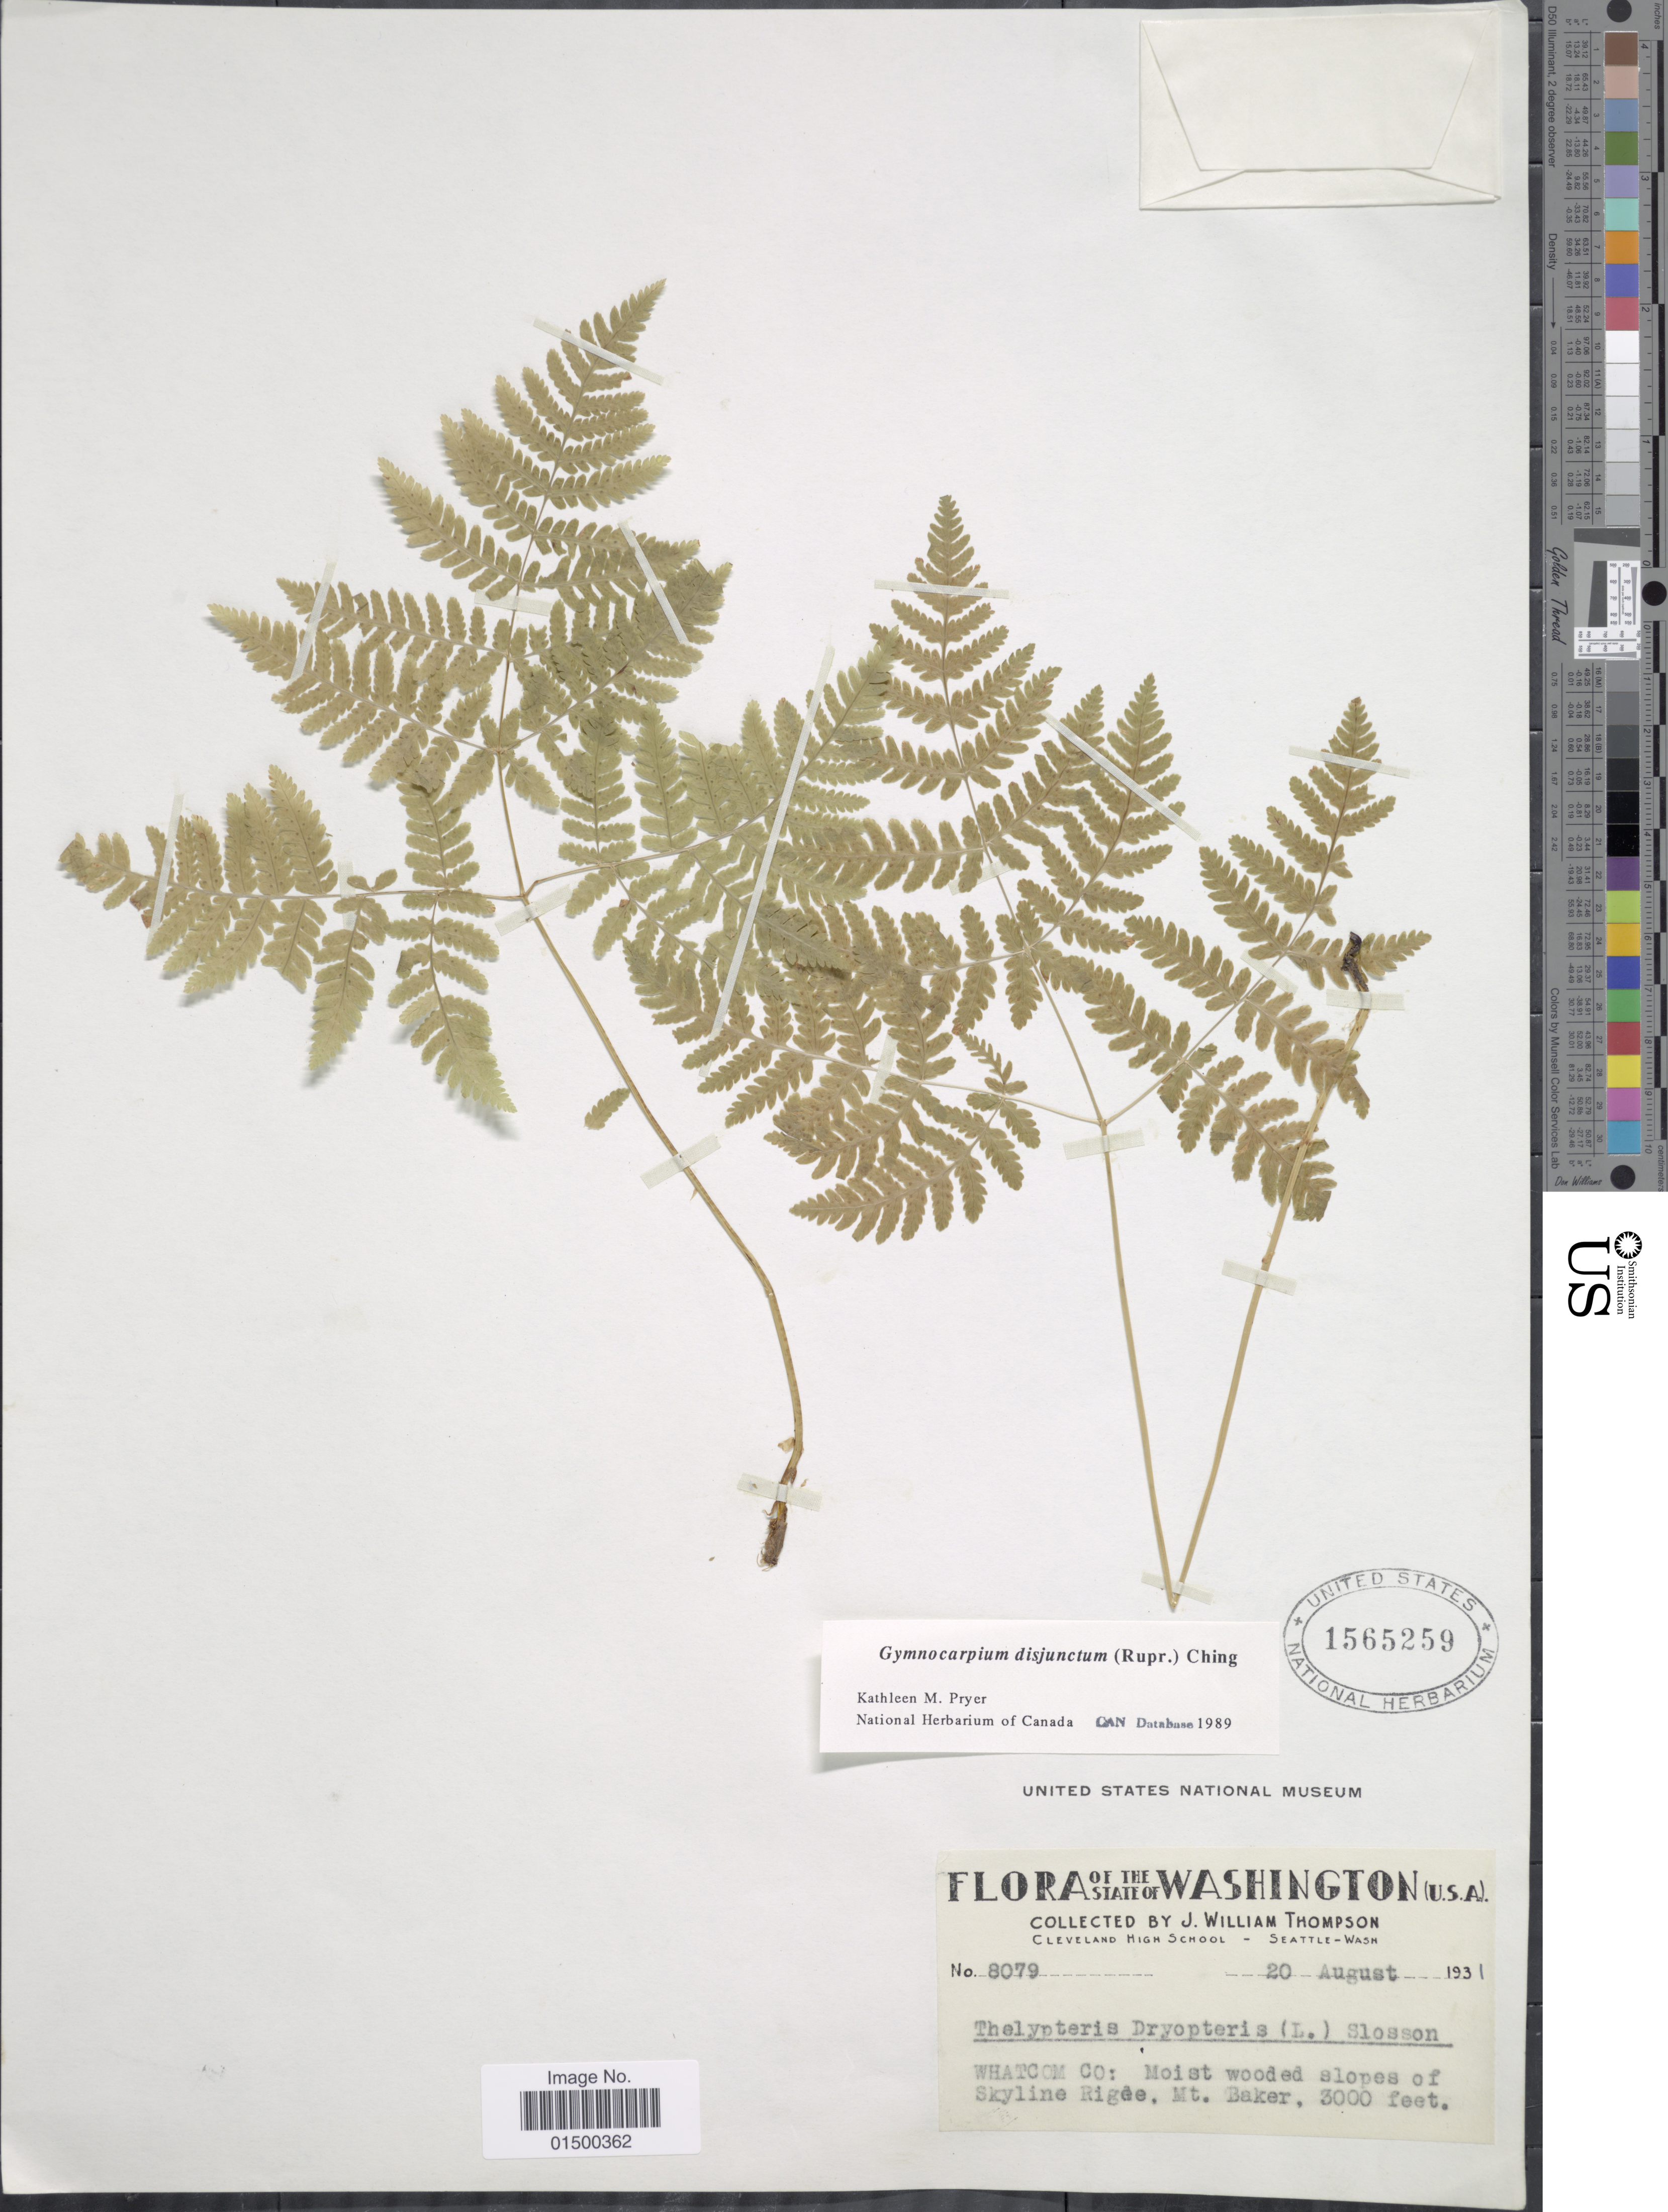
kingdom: Plantae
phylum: Tracheophyta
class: Polypodiopsida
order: Polypodiales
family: Cystopteridaceae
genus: Gymnocarpium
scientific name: Gymnocarpium disjunctum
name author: (Rupr.) Ching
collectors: J. W. Thompson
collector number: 8079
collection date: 1931-08-20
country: United States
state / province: Washington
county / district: Whatcom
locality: Washington (U.S.A.) Whatcom Co:Moist wooded slopes of Skyline Ridge Ridge. Mt. Baker.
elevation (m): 914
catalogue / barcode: US 1565259